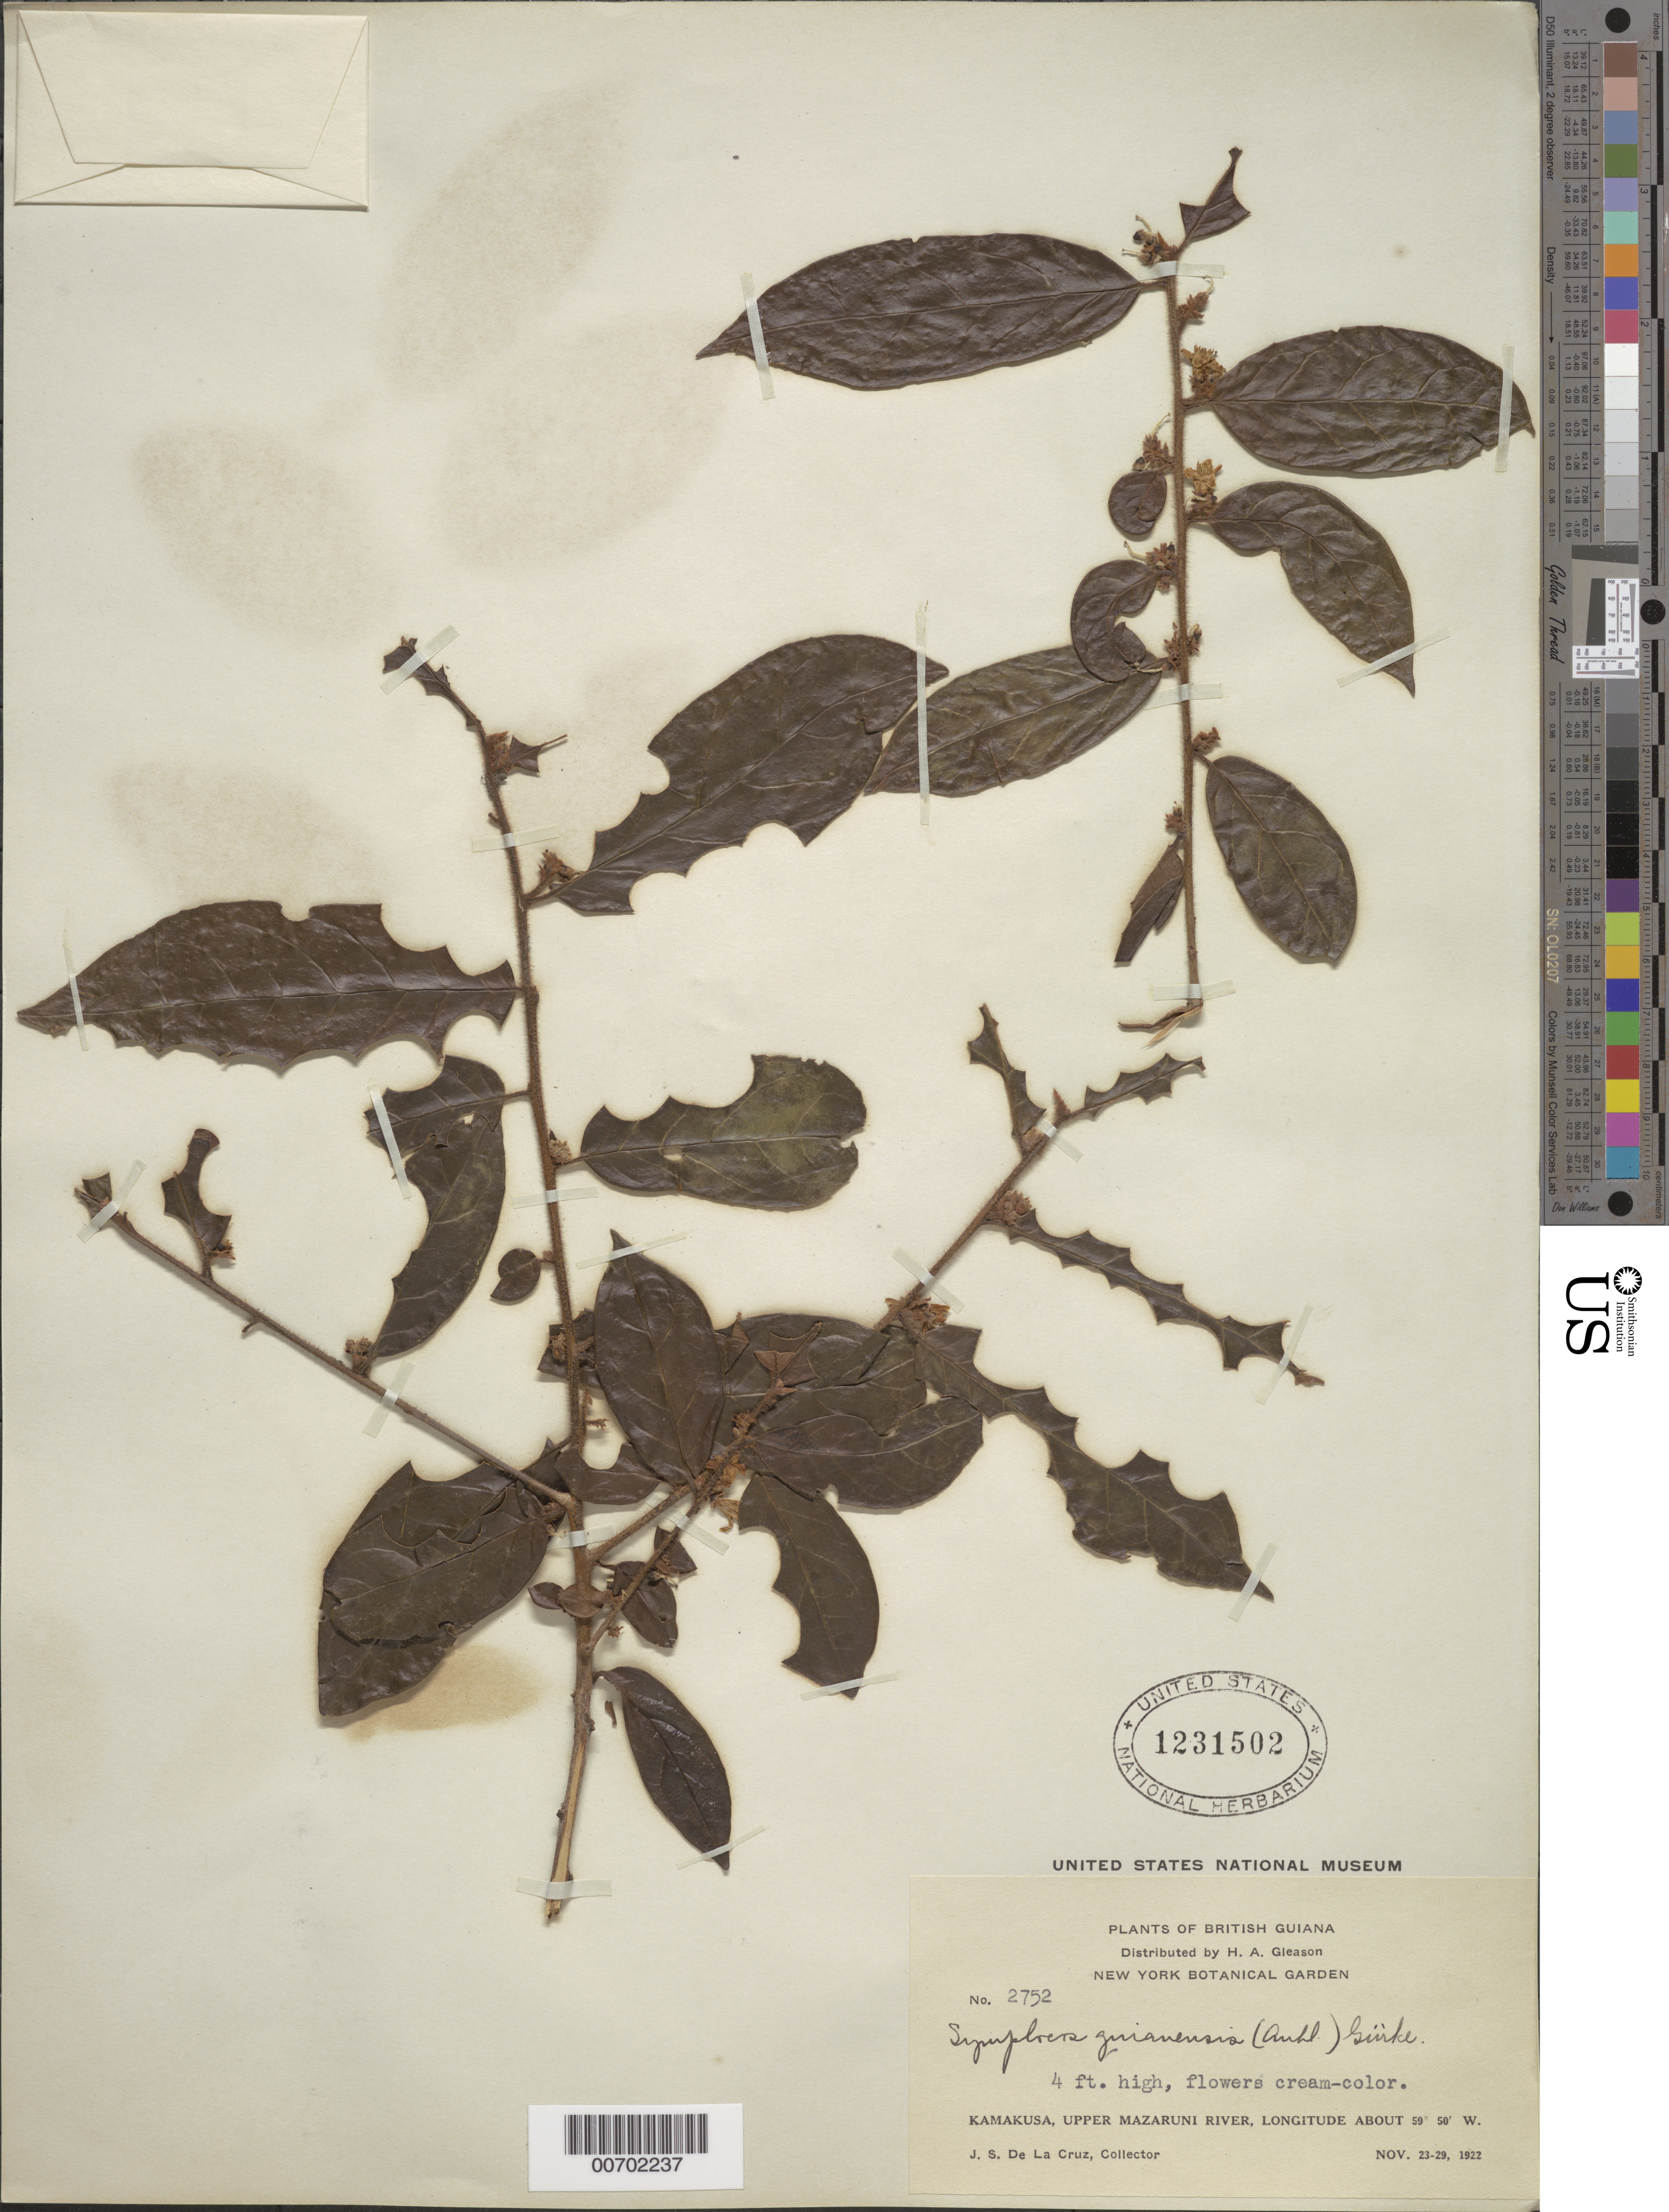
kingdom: Plantae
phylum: Tracheophyta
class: Magnoliopsida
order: Ericales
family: Symplocaceae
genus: Symplocos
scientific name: Symplocos guianensis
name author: (Aubl.) Gürke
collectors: J. S. de la Cruz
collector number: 2752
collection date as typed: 23-Nov-22 to 29-Nov-22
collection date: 1922-11-23/1922-11-29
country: Guyana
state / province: Cuyuni-Mazaruni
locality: Kamakusa, Upper Mazaruni R.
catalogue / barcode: US 1231502